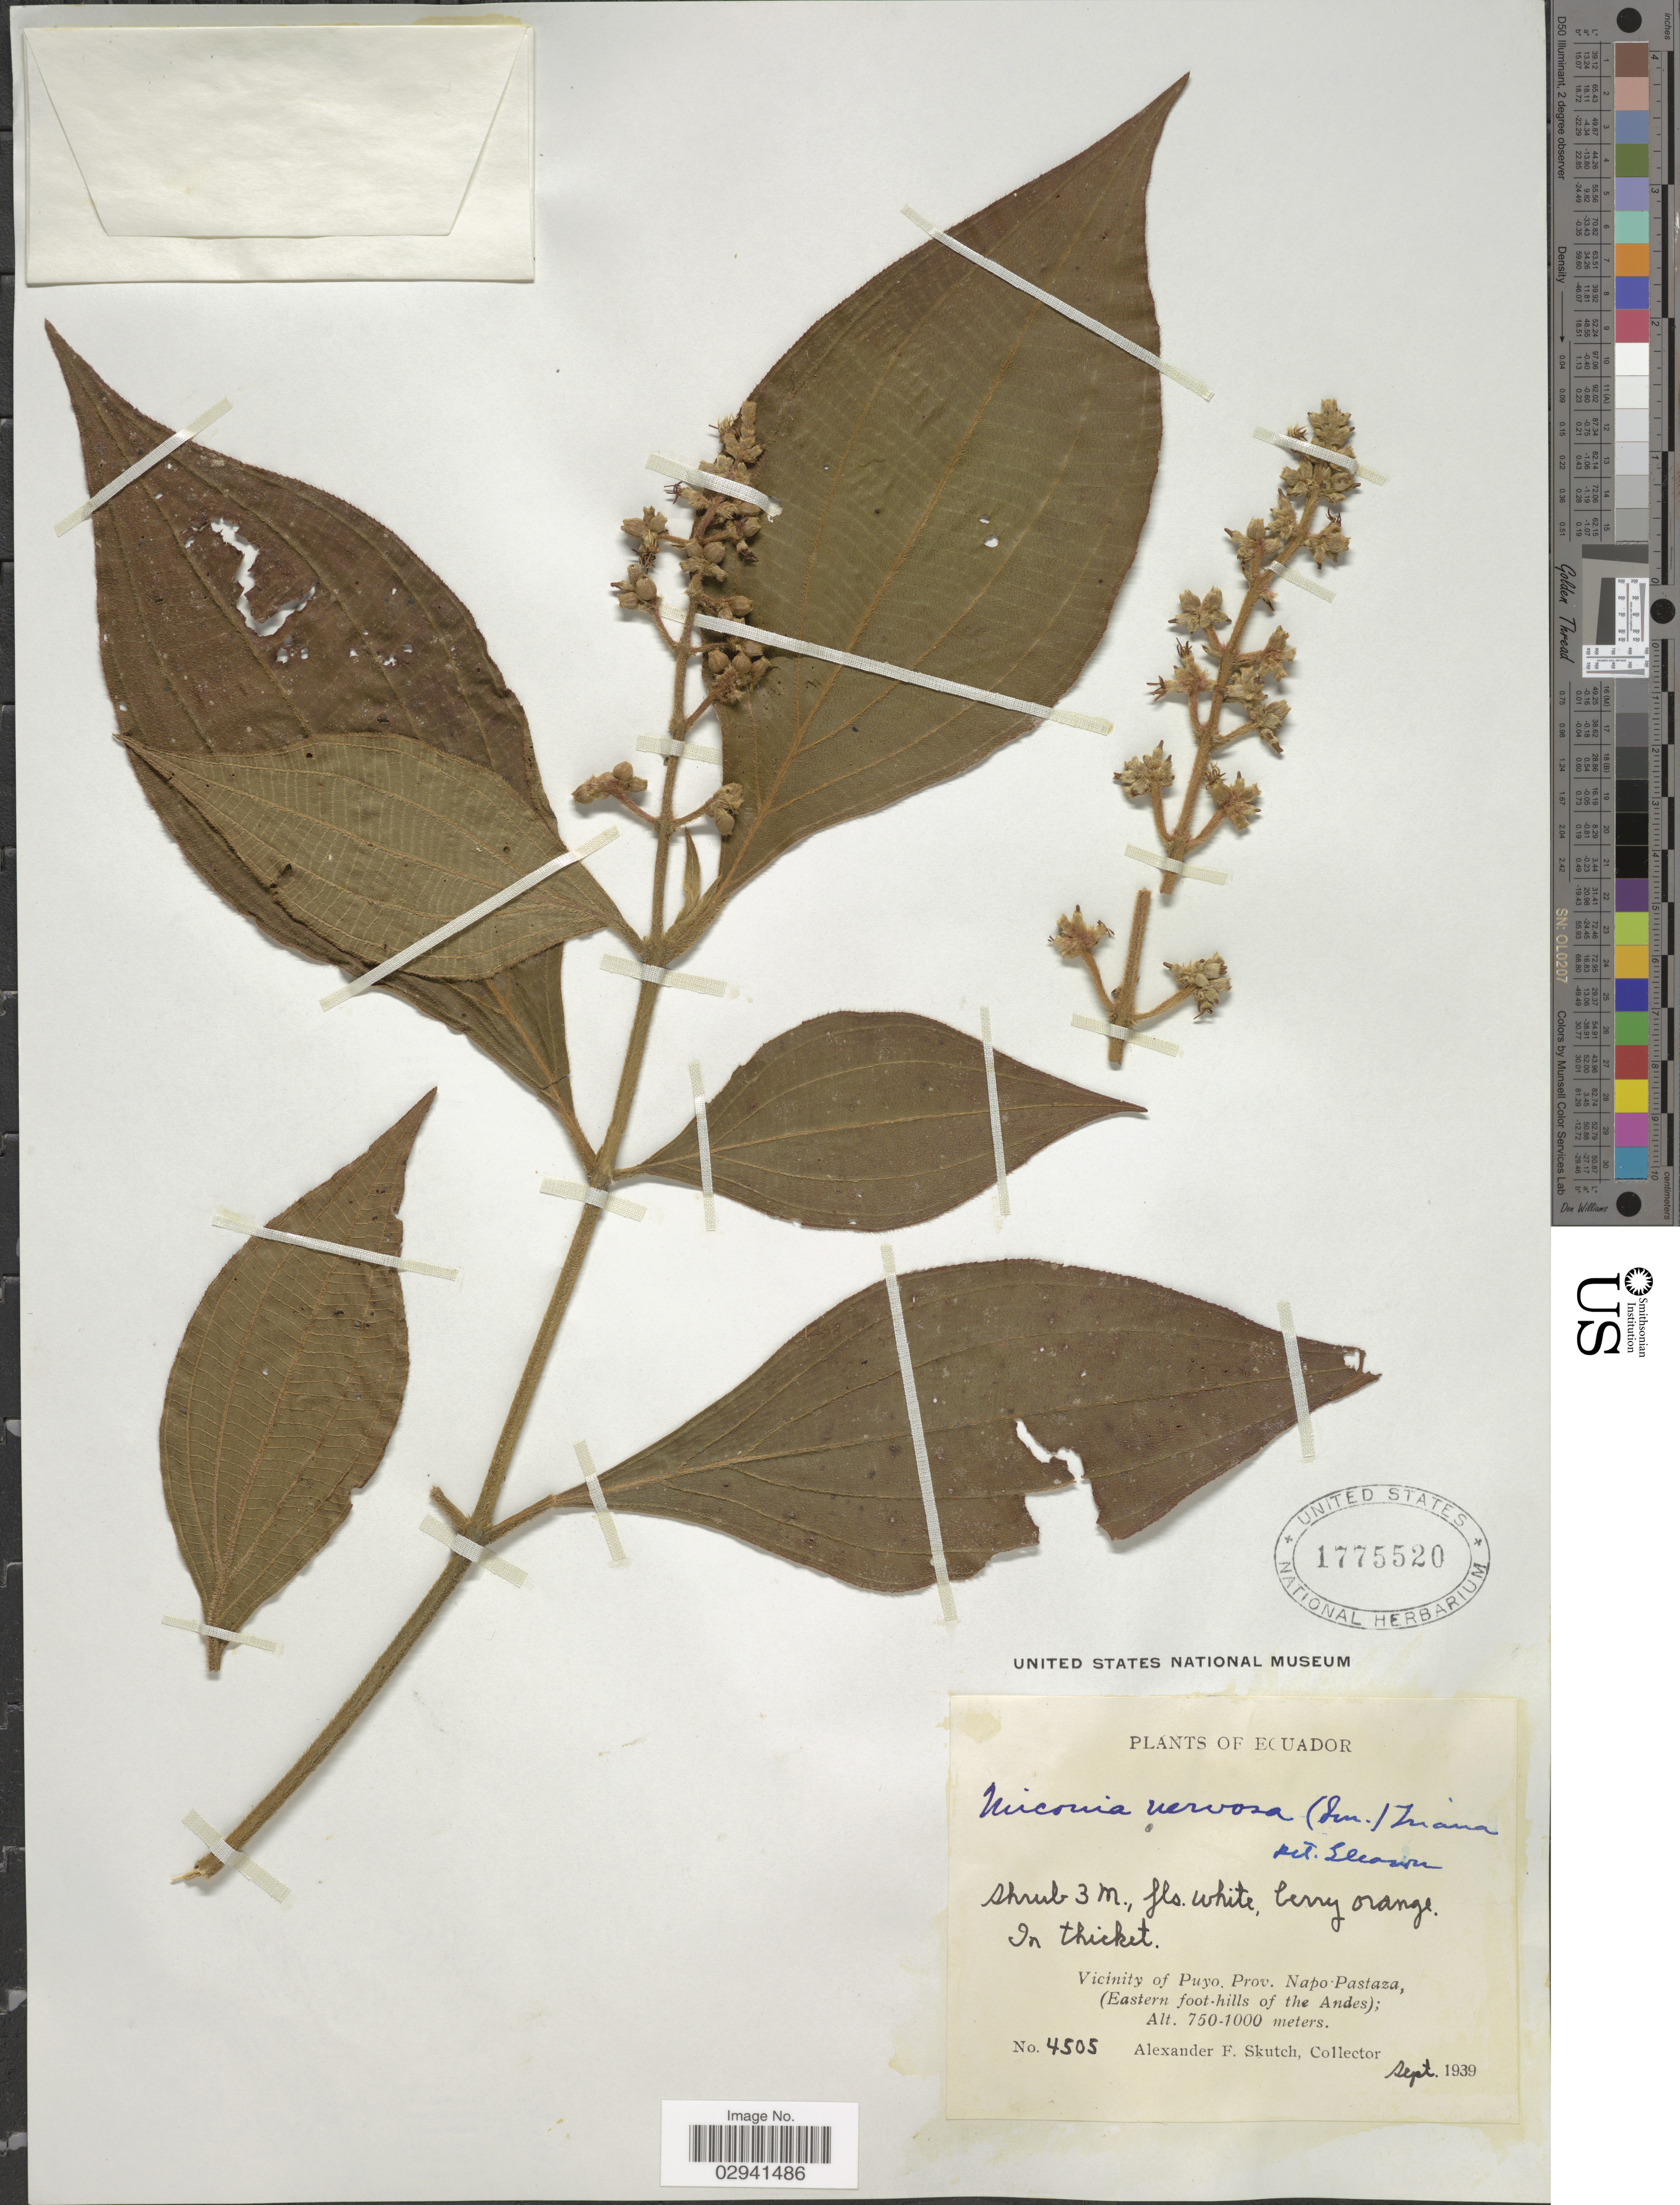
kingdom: Plantae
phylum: Tracheophyta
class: Magnoliopsida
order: Myrtales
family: Melastomataceae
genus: Miconia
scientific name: Miconia nervosa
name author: (Sm.) Triana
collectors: A. F. Skutch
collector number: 4505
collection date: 1939-09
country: Ecuador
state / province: Pastaza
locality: Vicinity of Puyo, Prov. Napo-Pastaza, (Eastern foot-hills of the Andes).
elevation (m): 750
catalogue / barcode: US 1775520